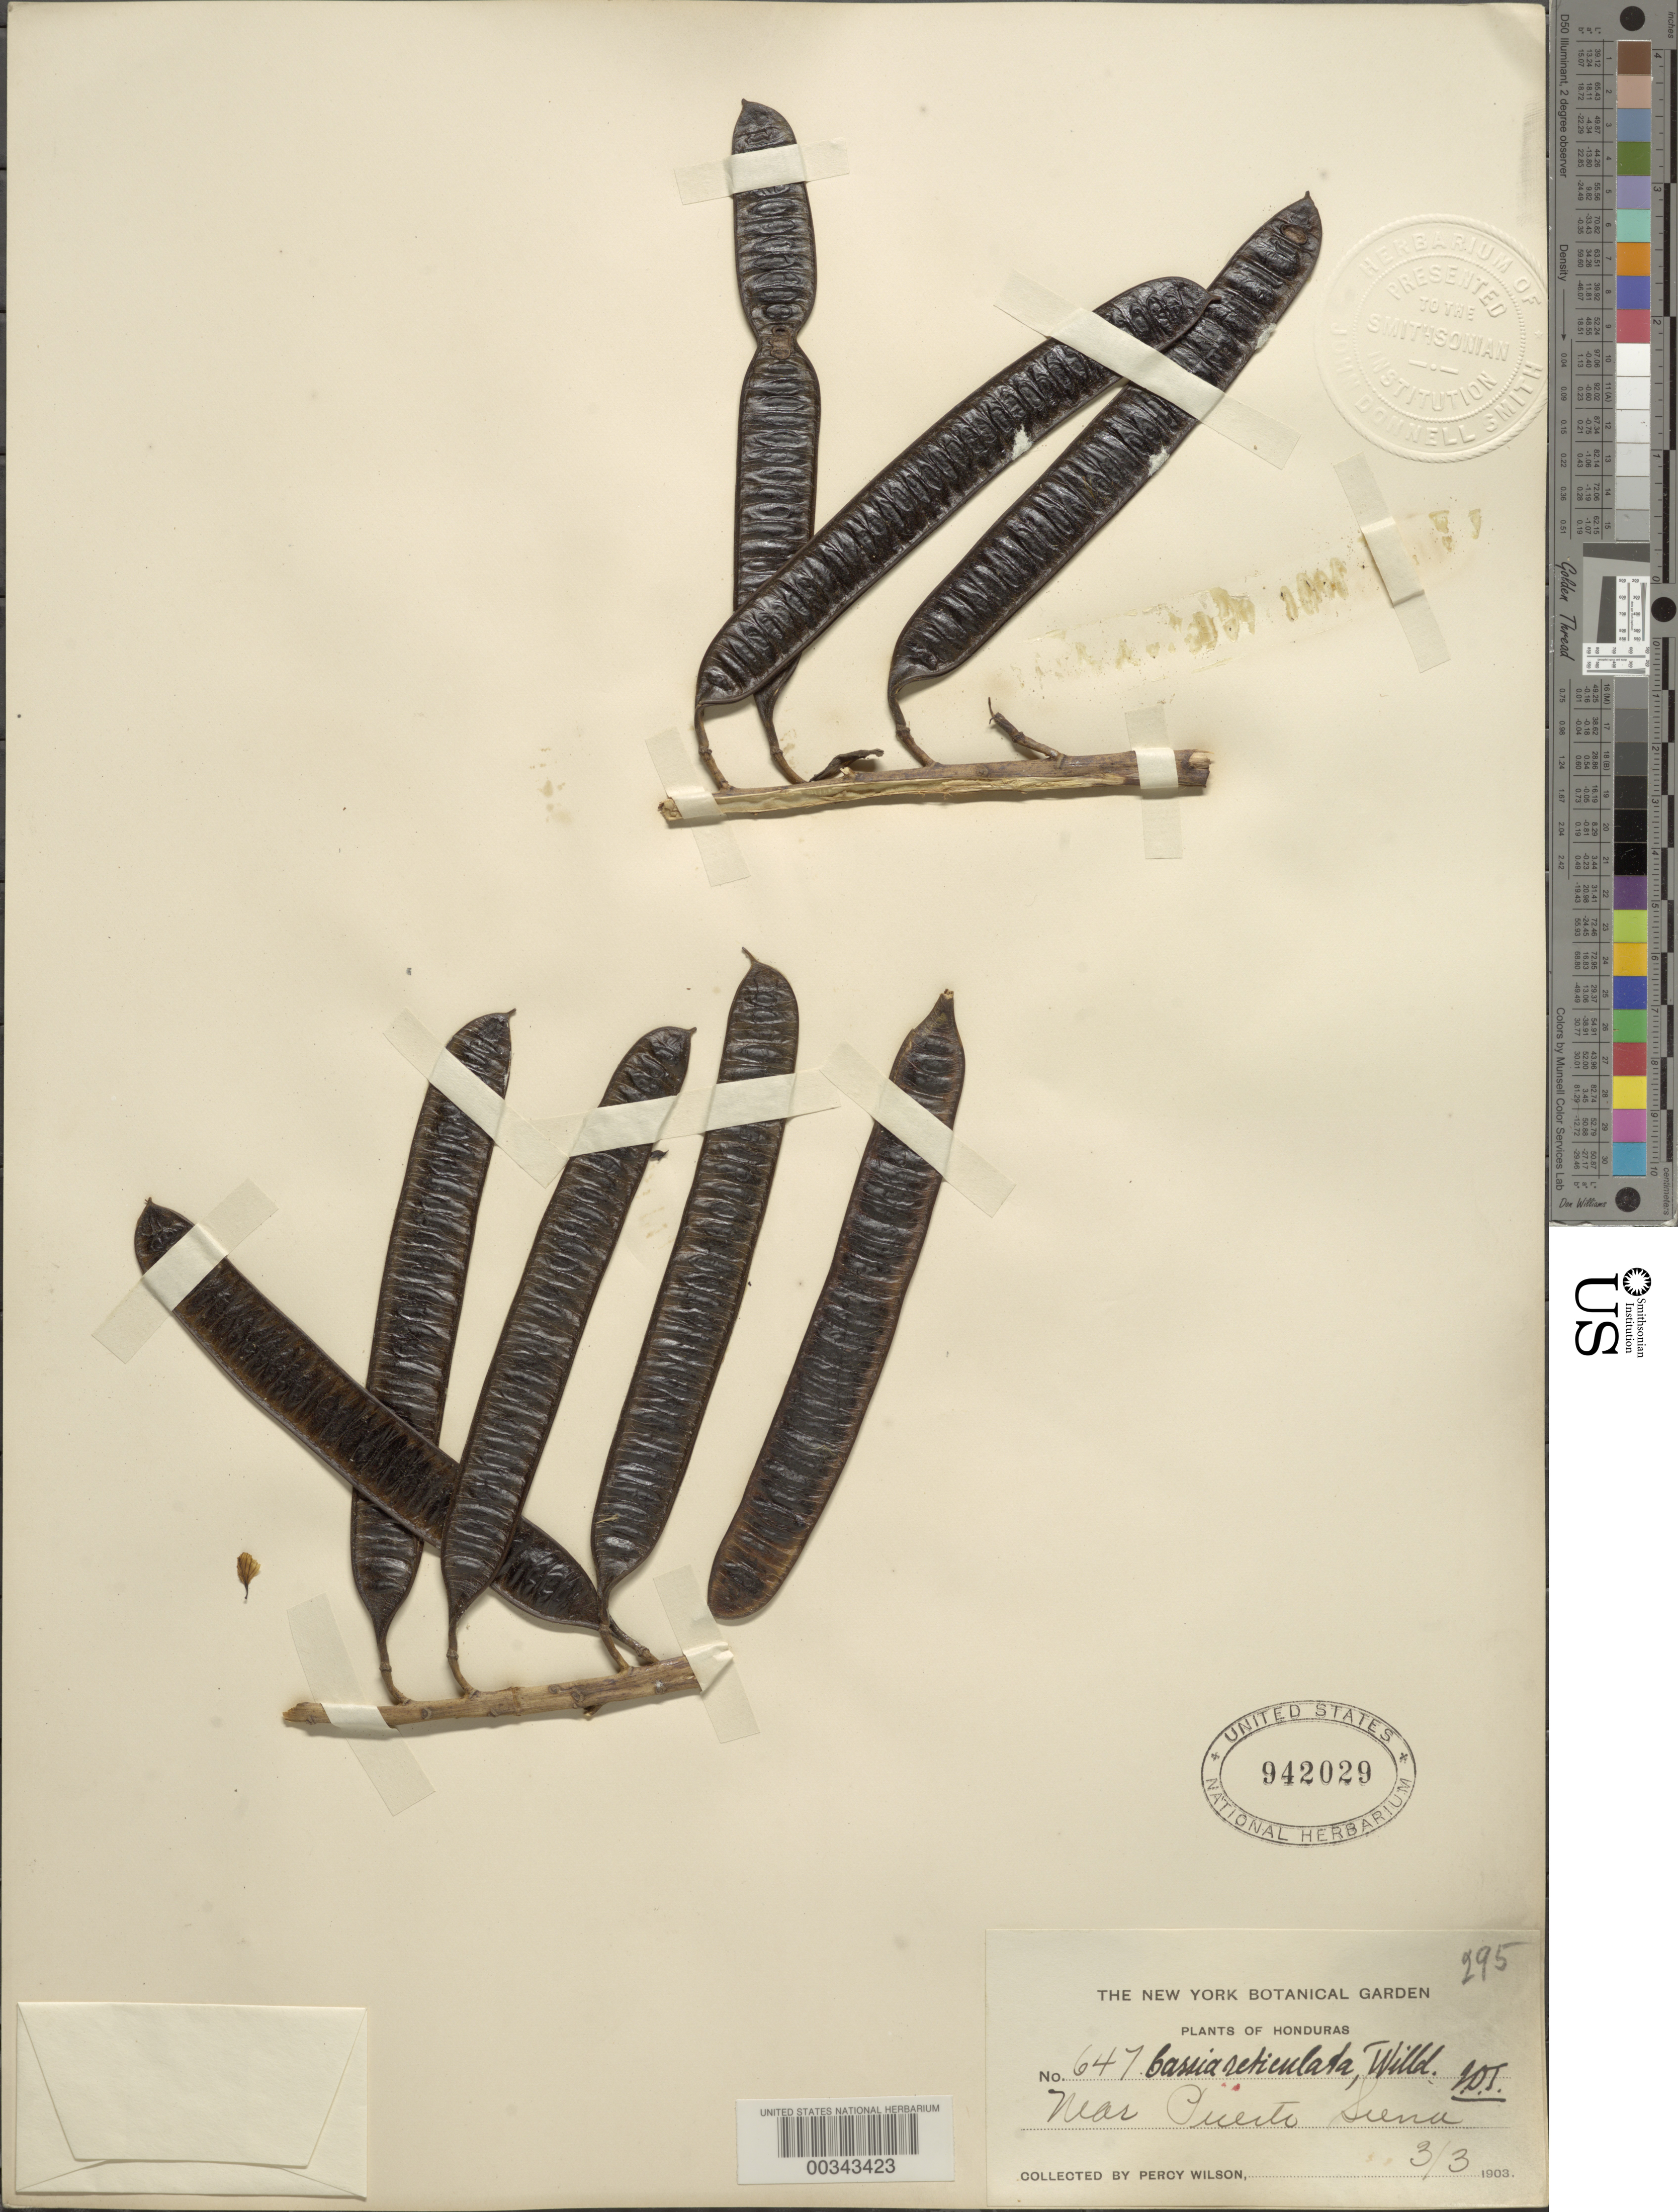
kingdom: Plantae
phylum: Tracheophyta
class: Magnoliopsida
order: Fabales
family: Fabaceae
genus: Senna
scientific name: Senna reticulata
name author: (Willd.) H.S. Irwin & Barneby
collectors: P. Wilson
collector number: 647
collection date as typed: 03 Mar 1903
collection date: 1903-03-03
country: Honduras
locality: Near puerto siena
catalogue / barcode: US 942029